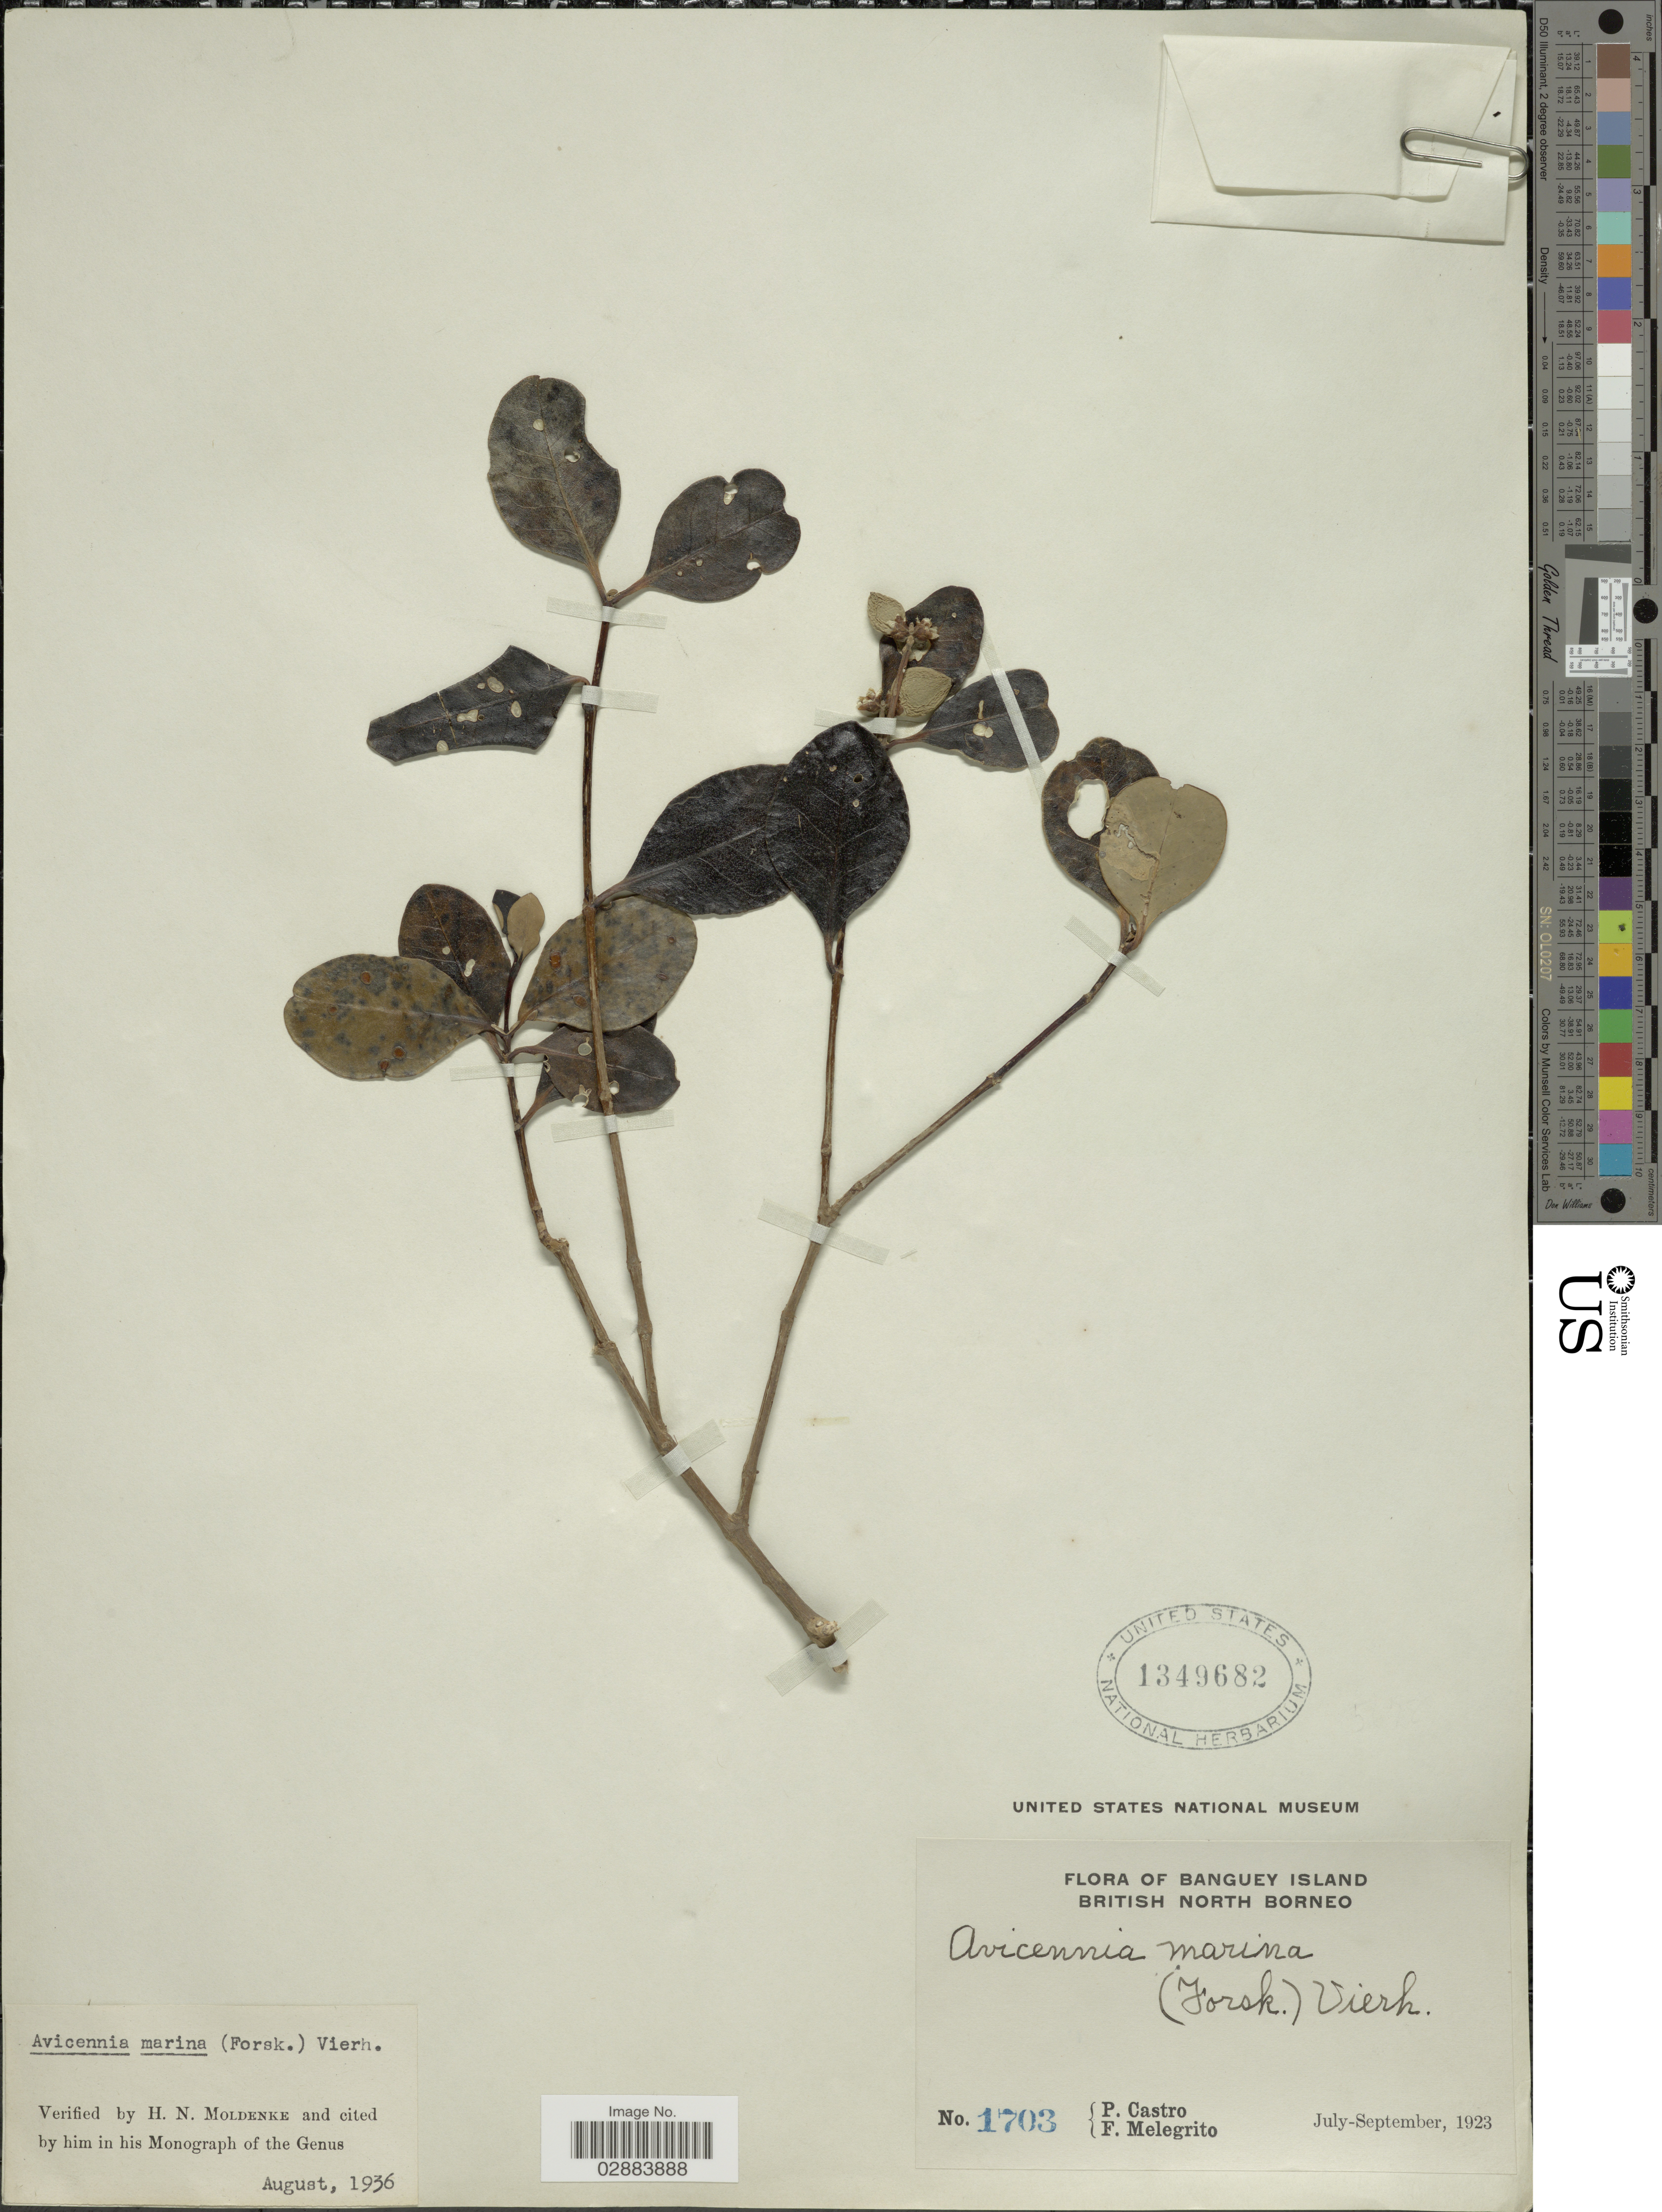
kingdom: Plantae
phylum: Tracheophyta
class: Magnoliopsida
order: Lamiales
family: Acanthaceae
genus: Avicennia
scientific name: Avicennia marina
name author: (Forssk.) Vierh.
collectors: P. Castro & F. Melegrito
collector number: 1703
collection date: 1923-07/1923-09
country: Malaysia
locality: Banguey Island, British North Borneo.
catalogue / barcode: US 1349682